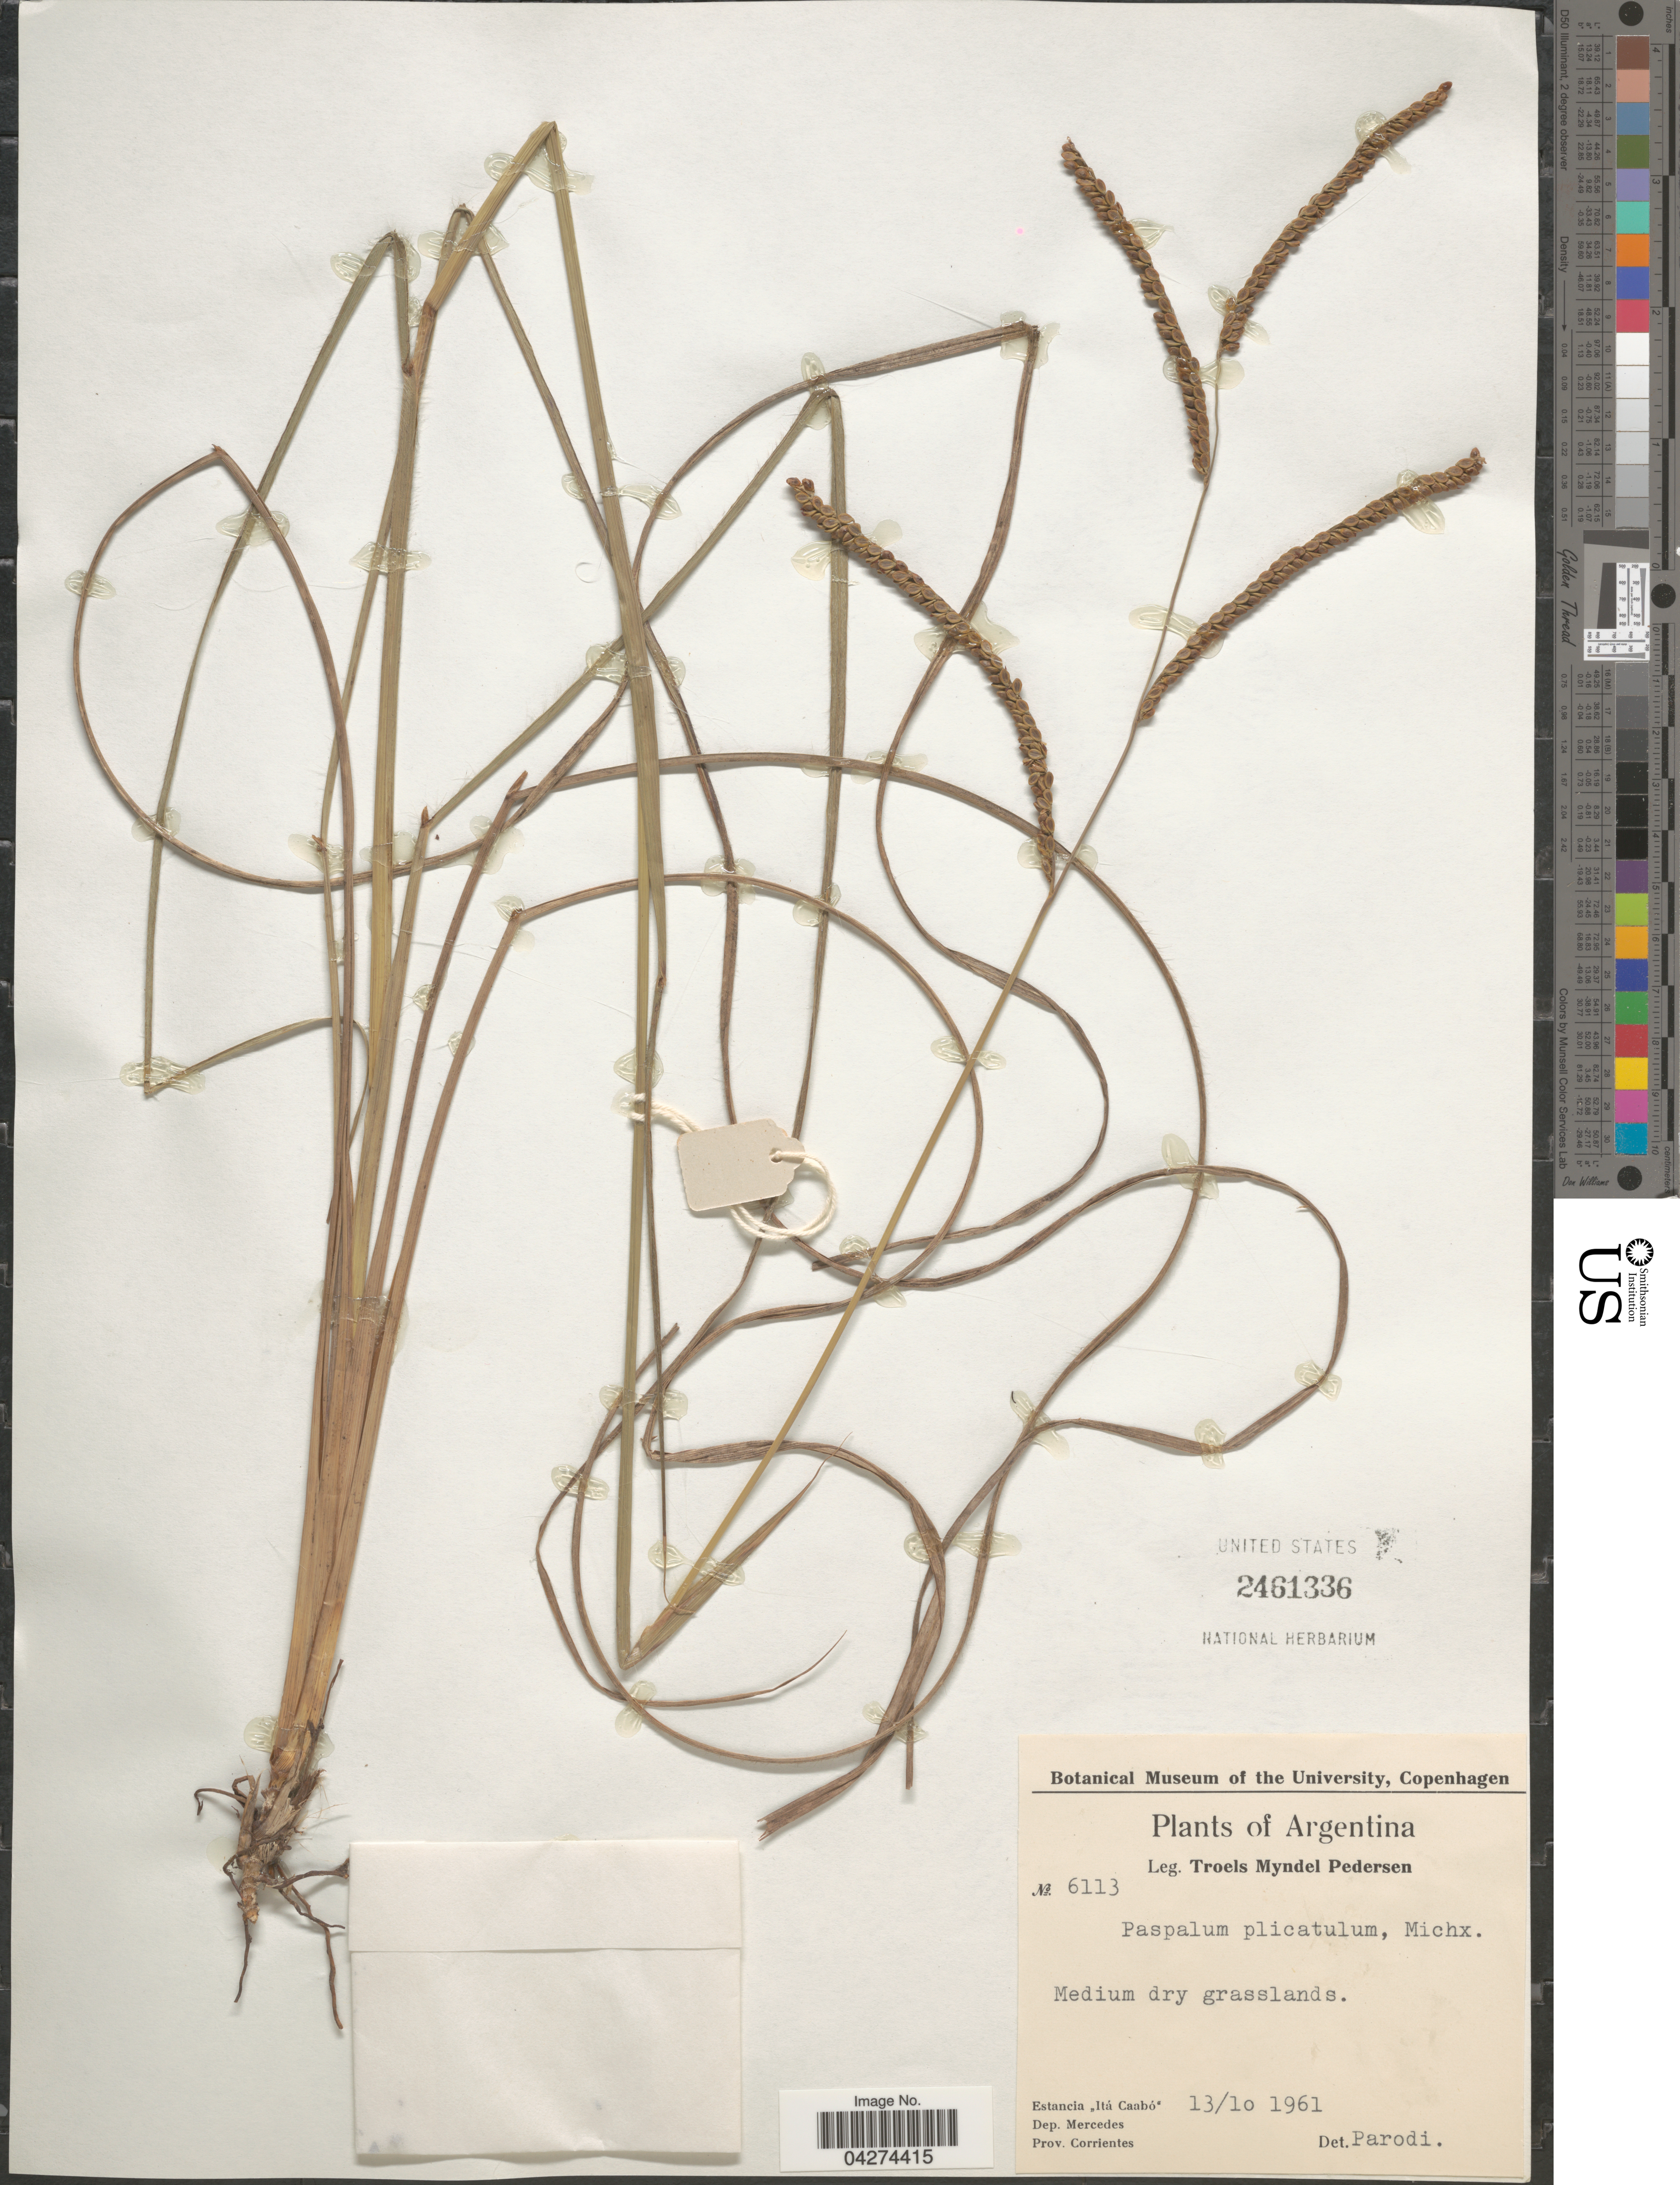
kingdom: Plantae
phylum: Tracheophyta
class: Liliopsida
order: Poales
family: Poaceae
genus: Paspalum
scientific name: Paspalum plicatulum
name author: Michx.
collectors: T. Pederson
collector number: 6113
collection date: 1961-10-13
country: Argentina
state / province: Corrientes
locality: Estancia "Itá Caabó". Dep. Mercedes.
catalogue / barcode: US 2461336